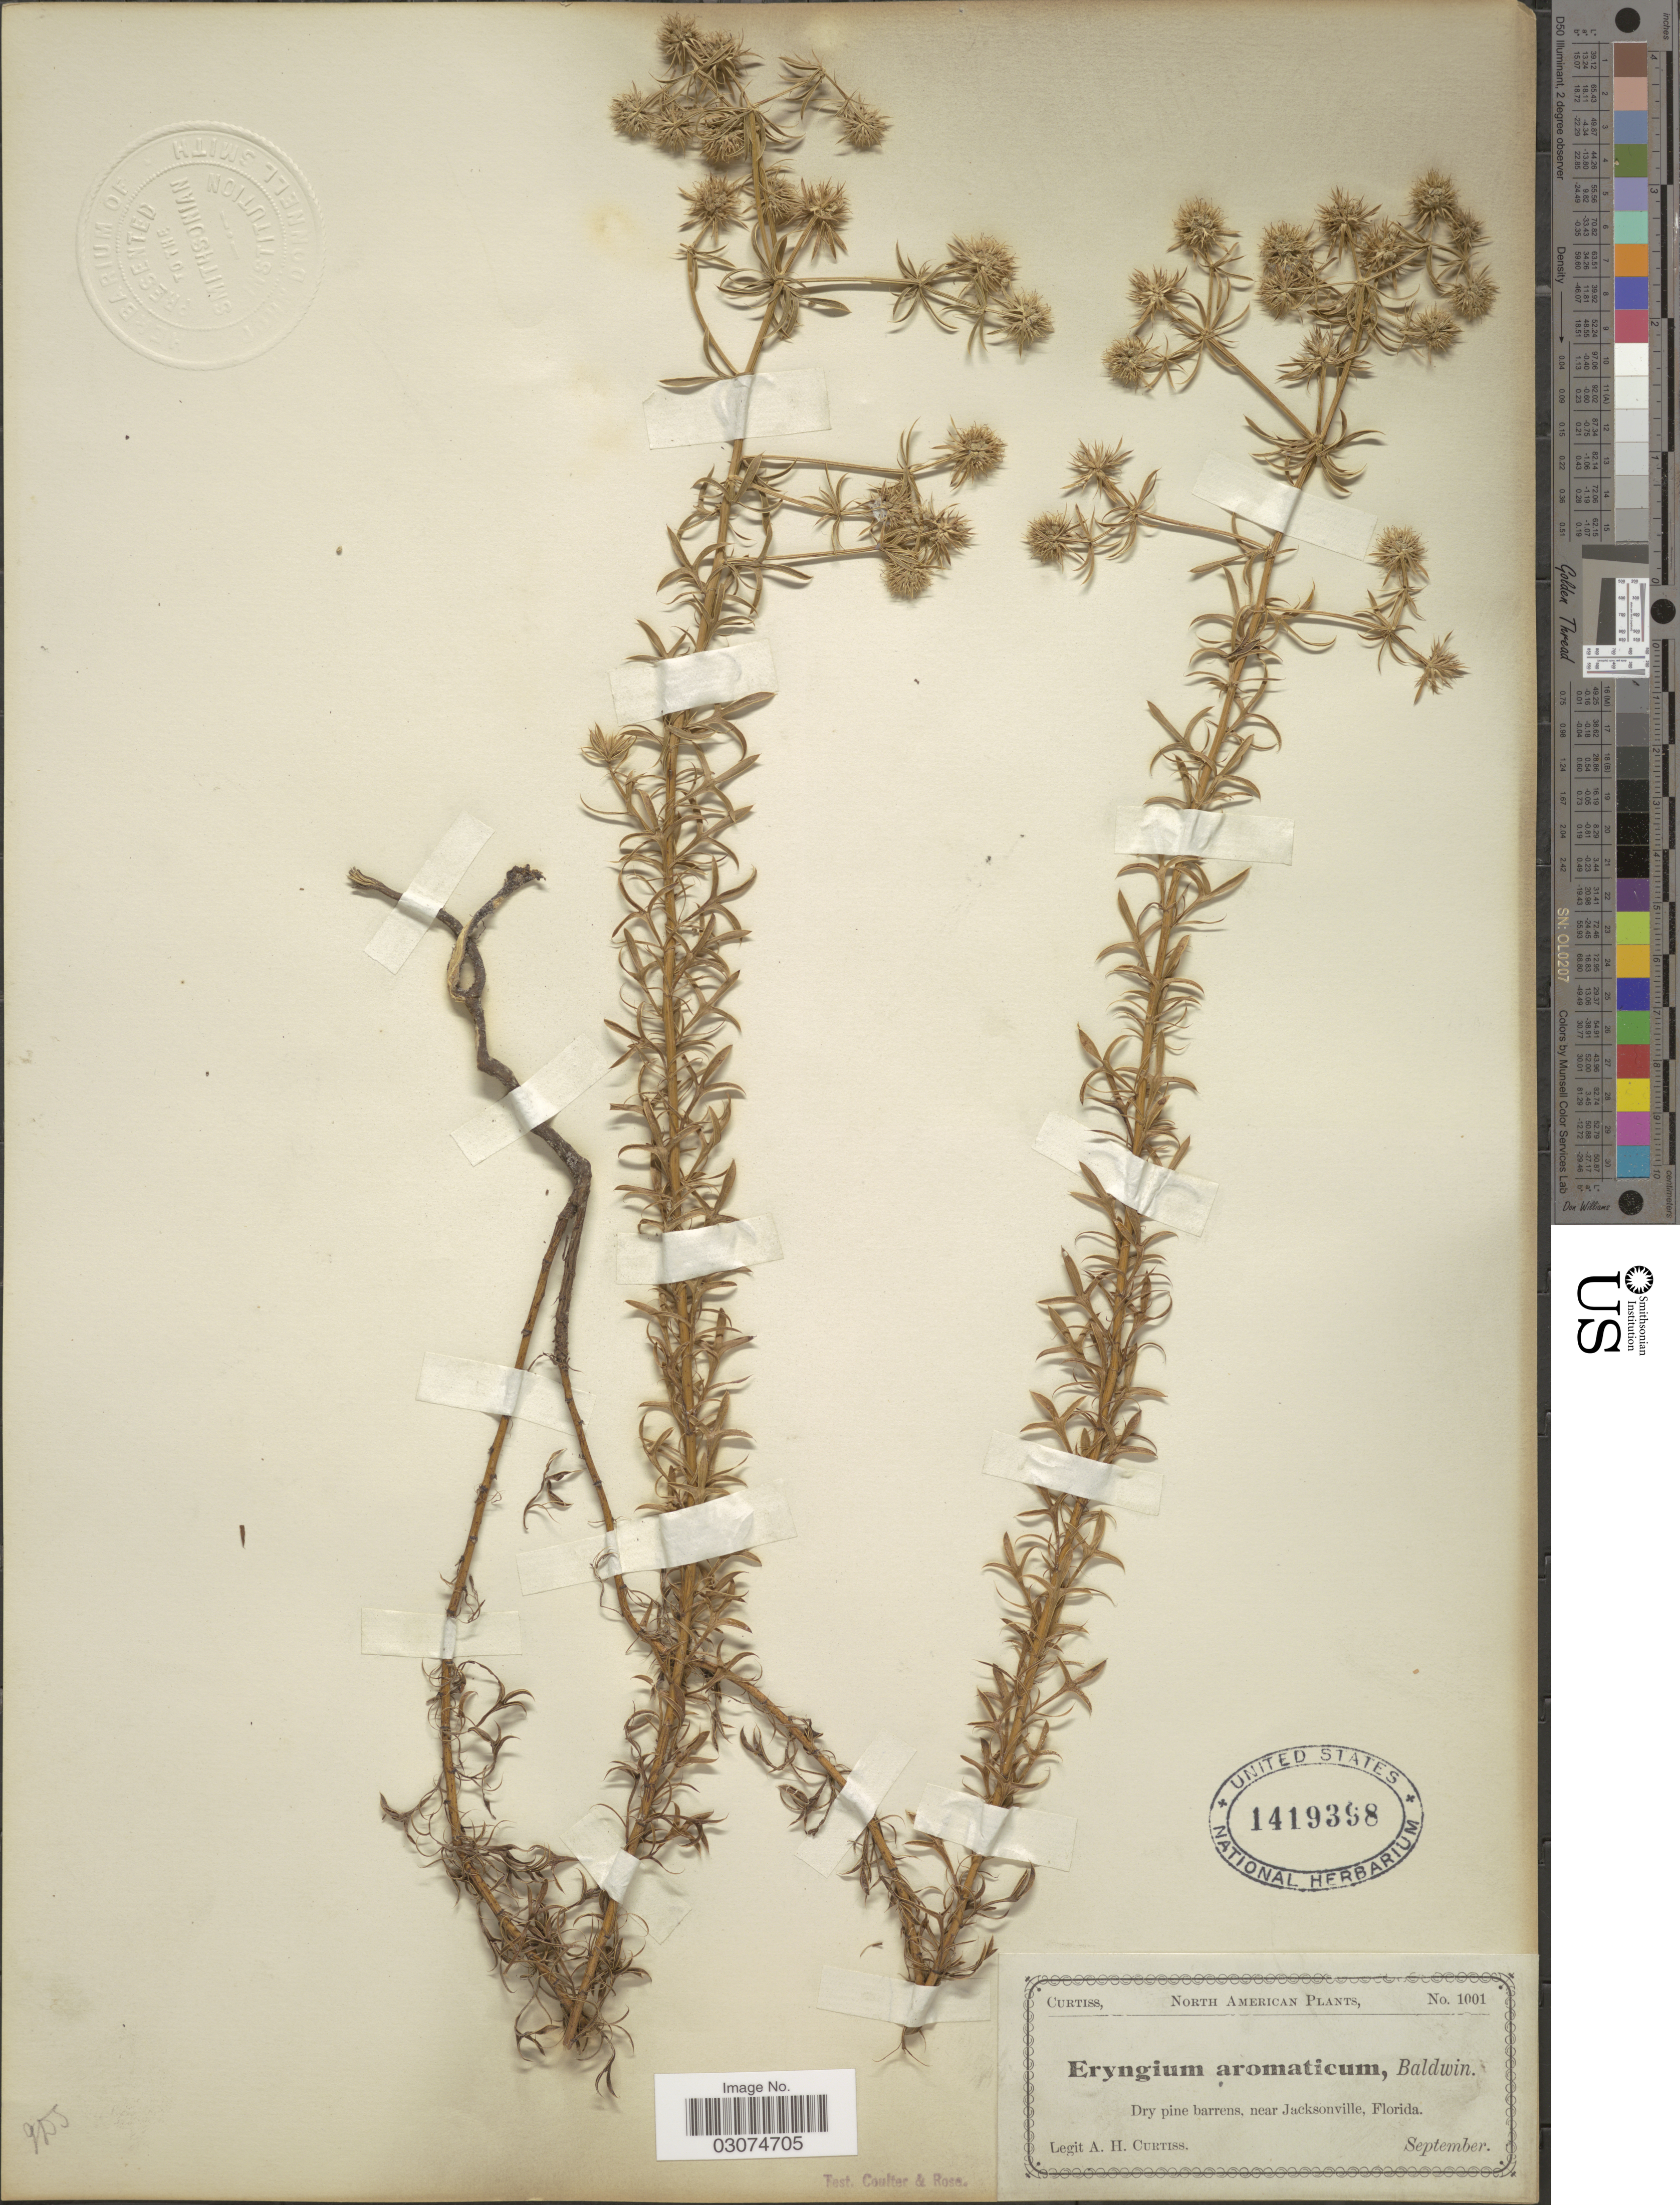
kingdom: Plantae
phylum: Tracheophyta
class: Magnoliopsida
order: Apiales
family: Apiaceae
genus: Eryngium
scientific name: Eryngium aromaticum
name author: Baldwin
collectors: A. H. Curtiss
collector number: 1001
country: United States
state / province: Florida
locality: Northern American. Dry pine barrens, near Jacksonville.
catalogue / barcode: US 1419398